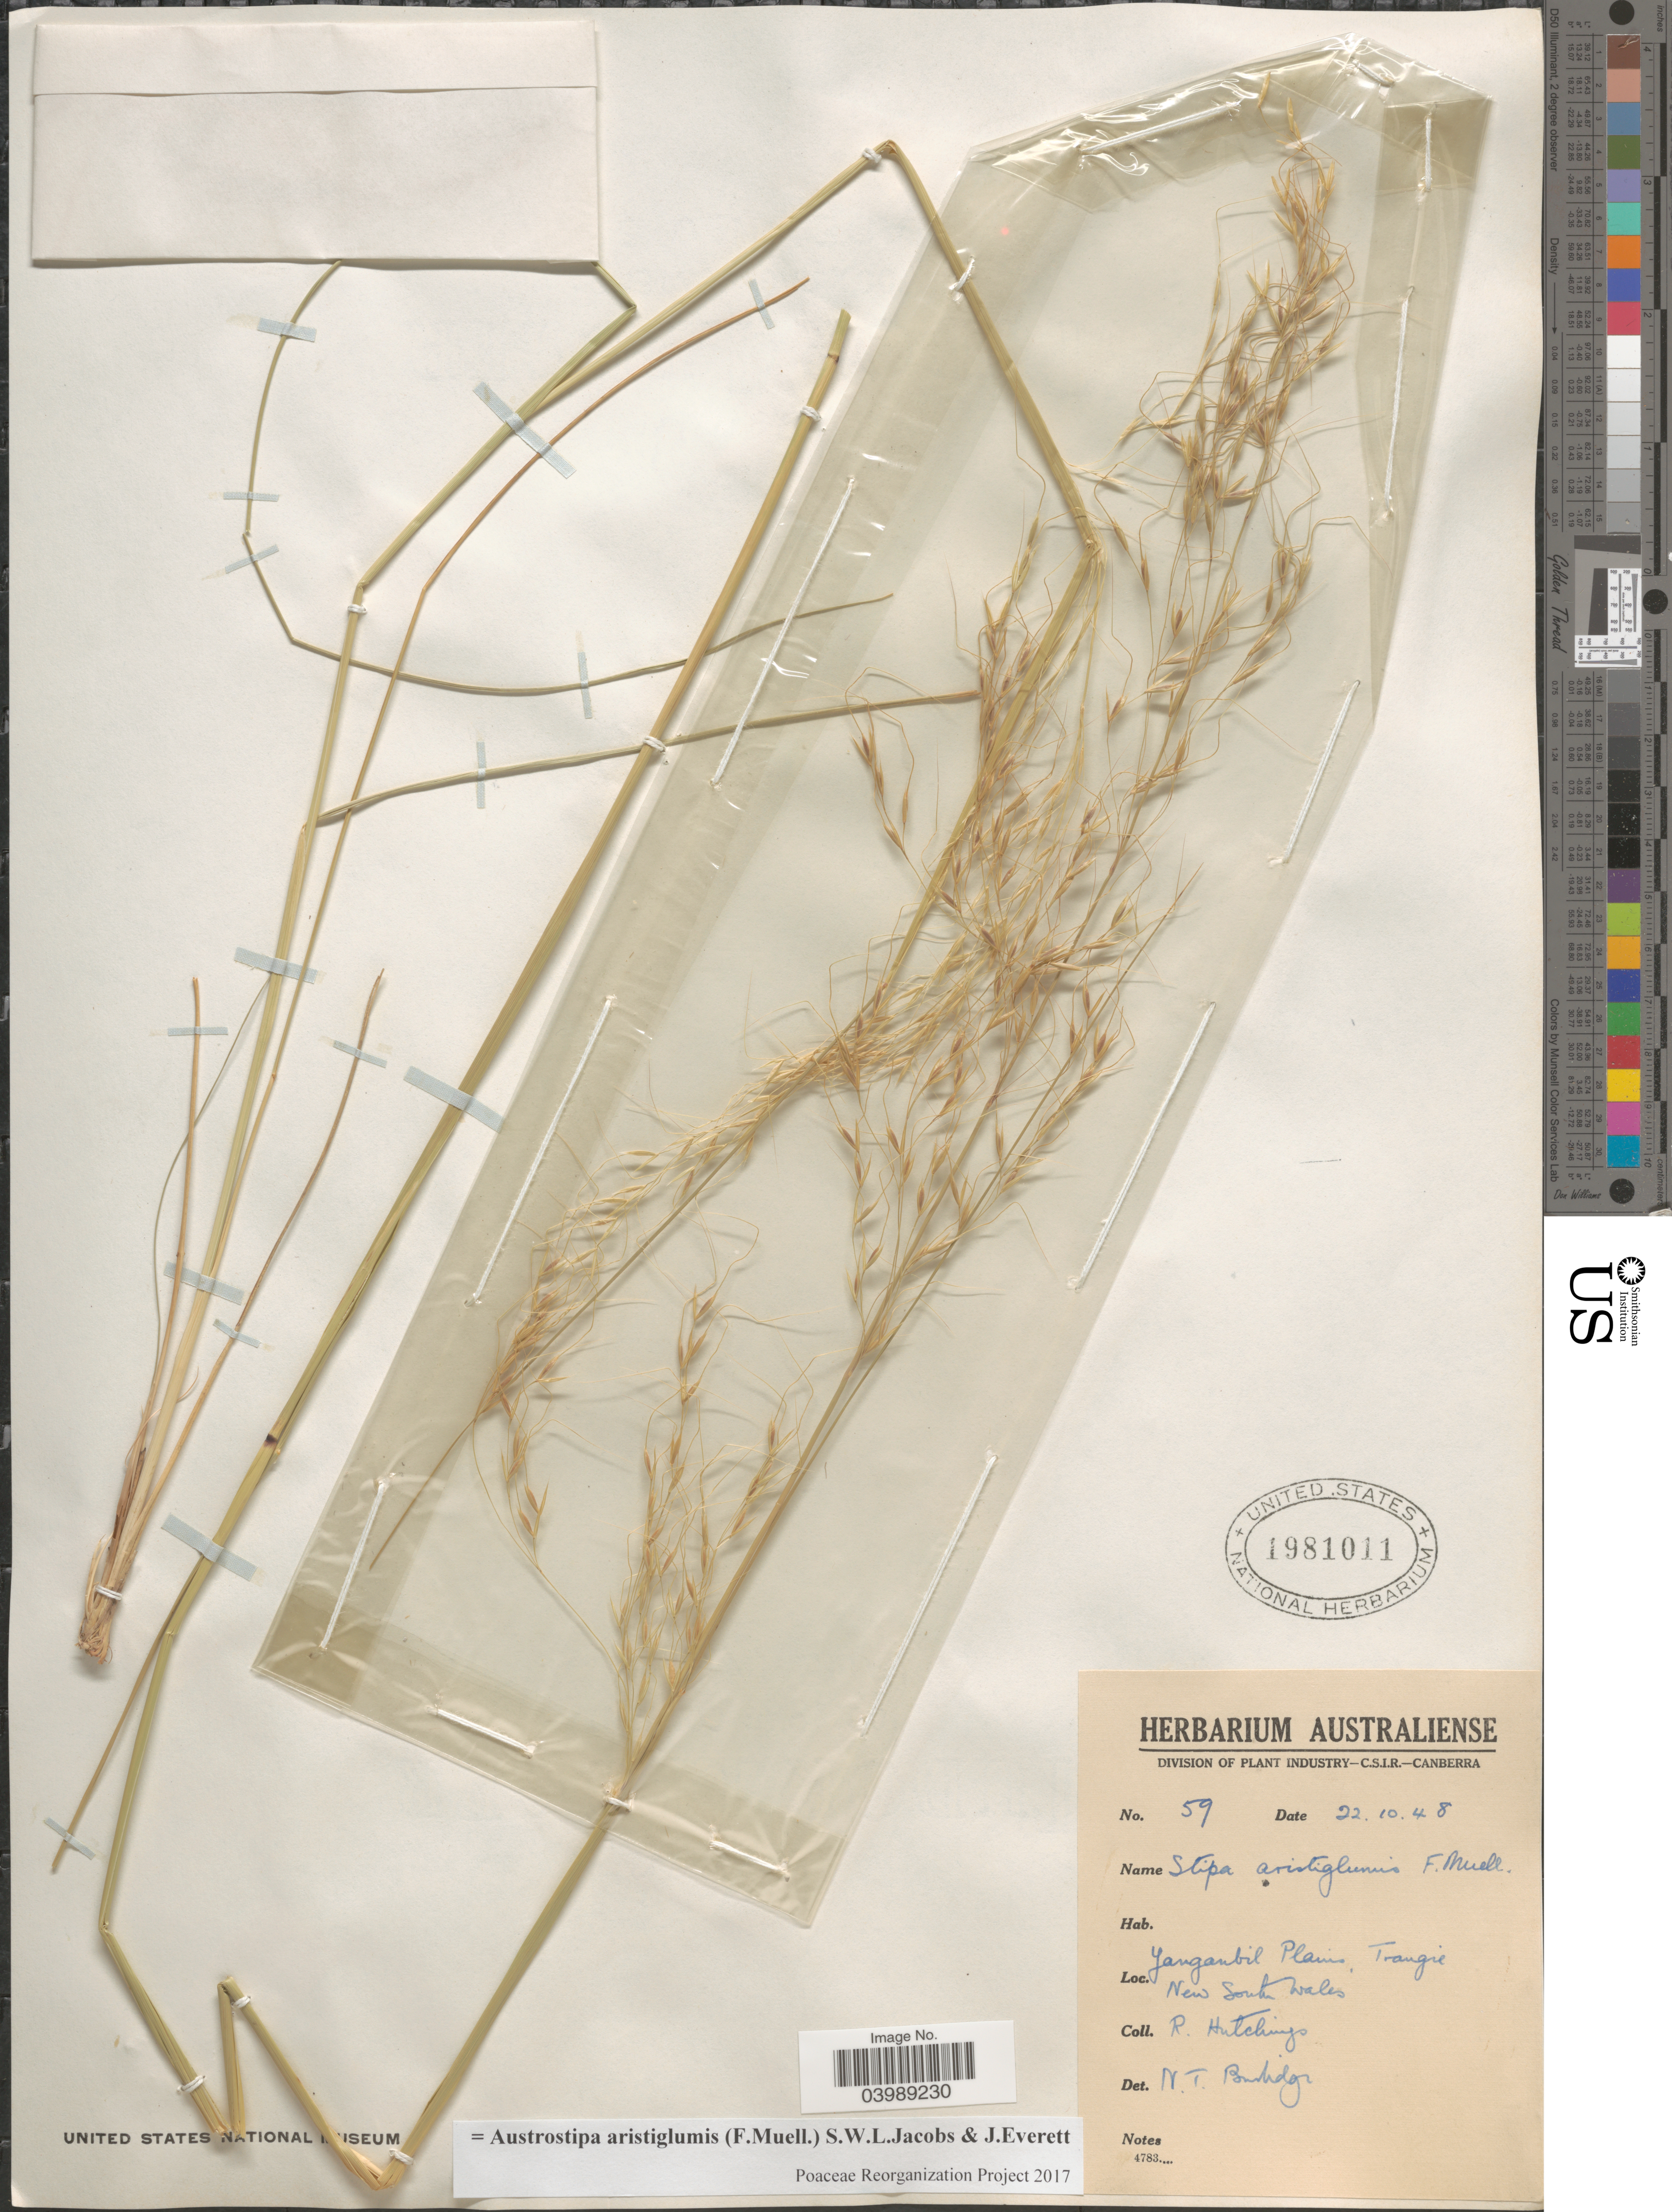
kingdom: Plantae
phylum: Tracheophyta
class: Liliopsida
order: Poales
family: Poaceae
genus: Austrostipa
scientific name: Austrostipa aristiglumis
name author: (F. Muell.) S.W.L. Jacobs & J. Everett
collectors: R. Hutchings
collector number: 59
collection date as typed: Transcribed d/m/y: 22/10/48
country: Australia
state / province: New South Wales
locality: Yanganbil Plains. Trangie.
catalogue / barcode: US 1981011